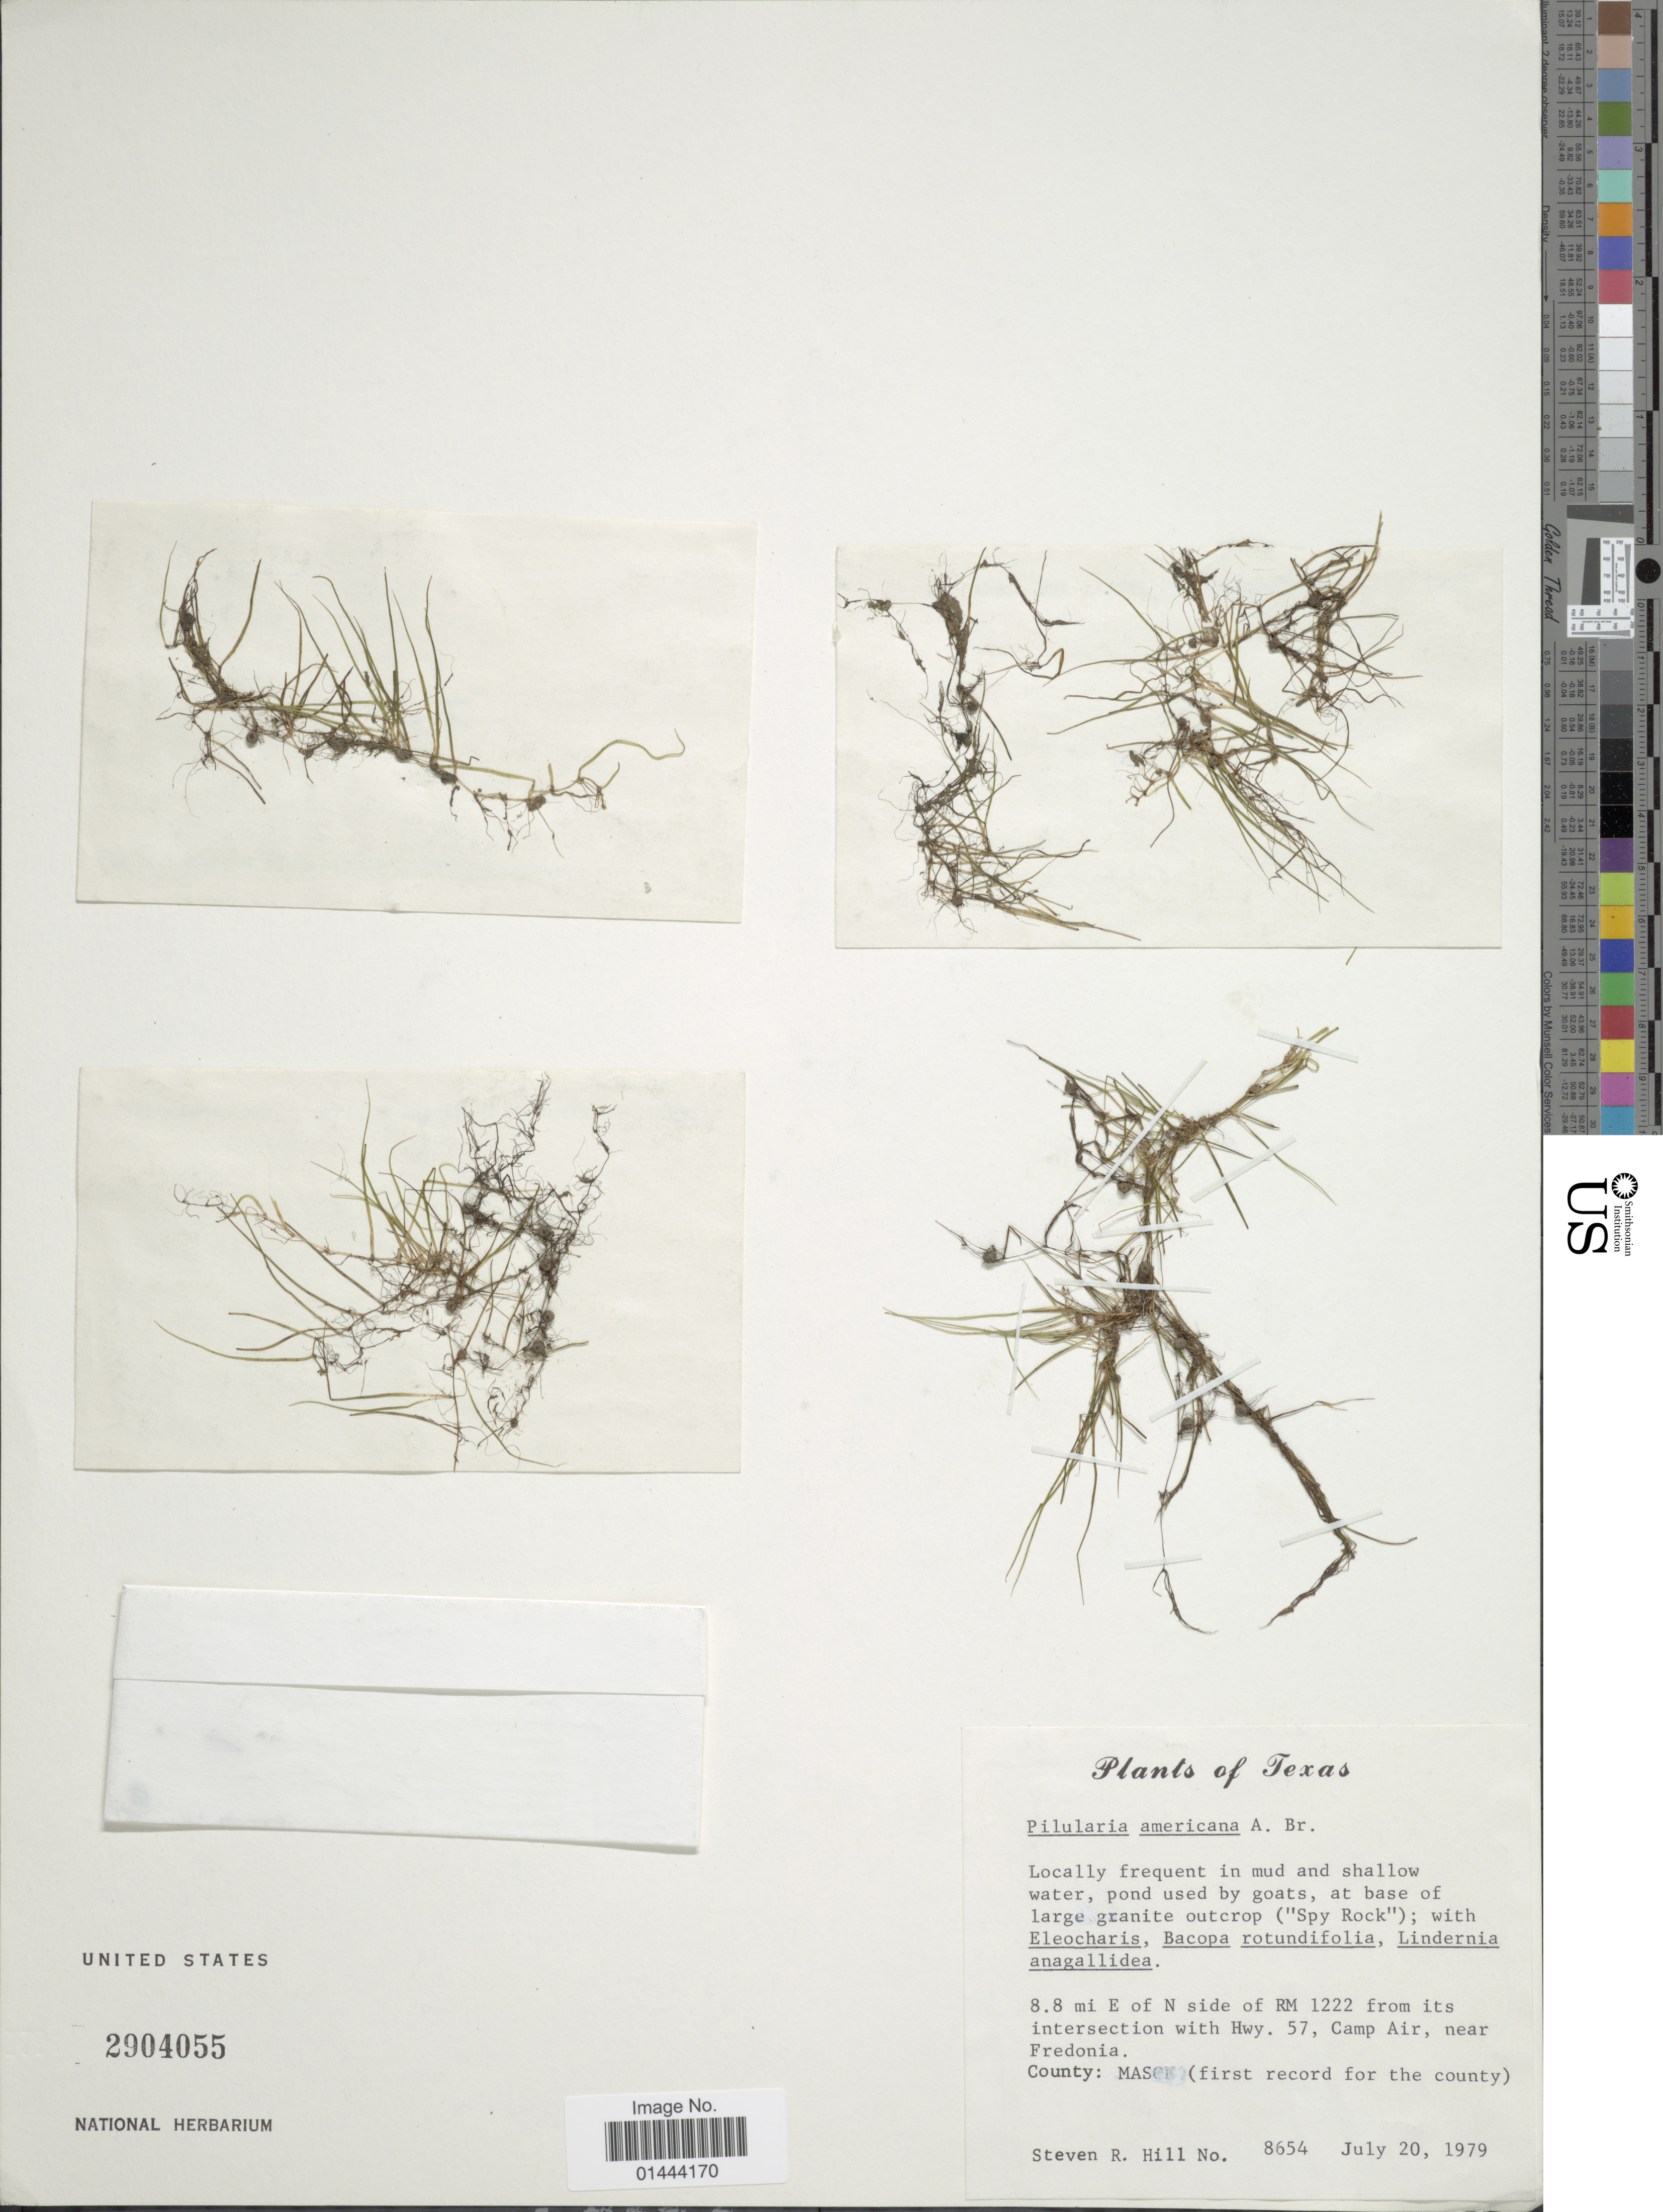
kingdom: Plantae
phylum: Tracheophyta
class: Polypodiopsida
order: Salviniales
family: Marsileaceae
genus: Pilularia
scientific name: Pilularia americana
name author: A. Braun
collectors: S. R. Hill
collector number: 8654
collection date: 1979-07-20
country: United States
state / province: Texas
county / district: Mason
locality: Locally frequent in mud and shallow water, pond used by goats, at base of large granite outcrop (Spy Rock), 8.8 mi E of N side of RM 1222 from its intersection with HWy. 57, Camp Air near Fredonia, County: Mason (First record for the county)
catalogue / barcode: US 2904055